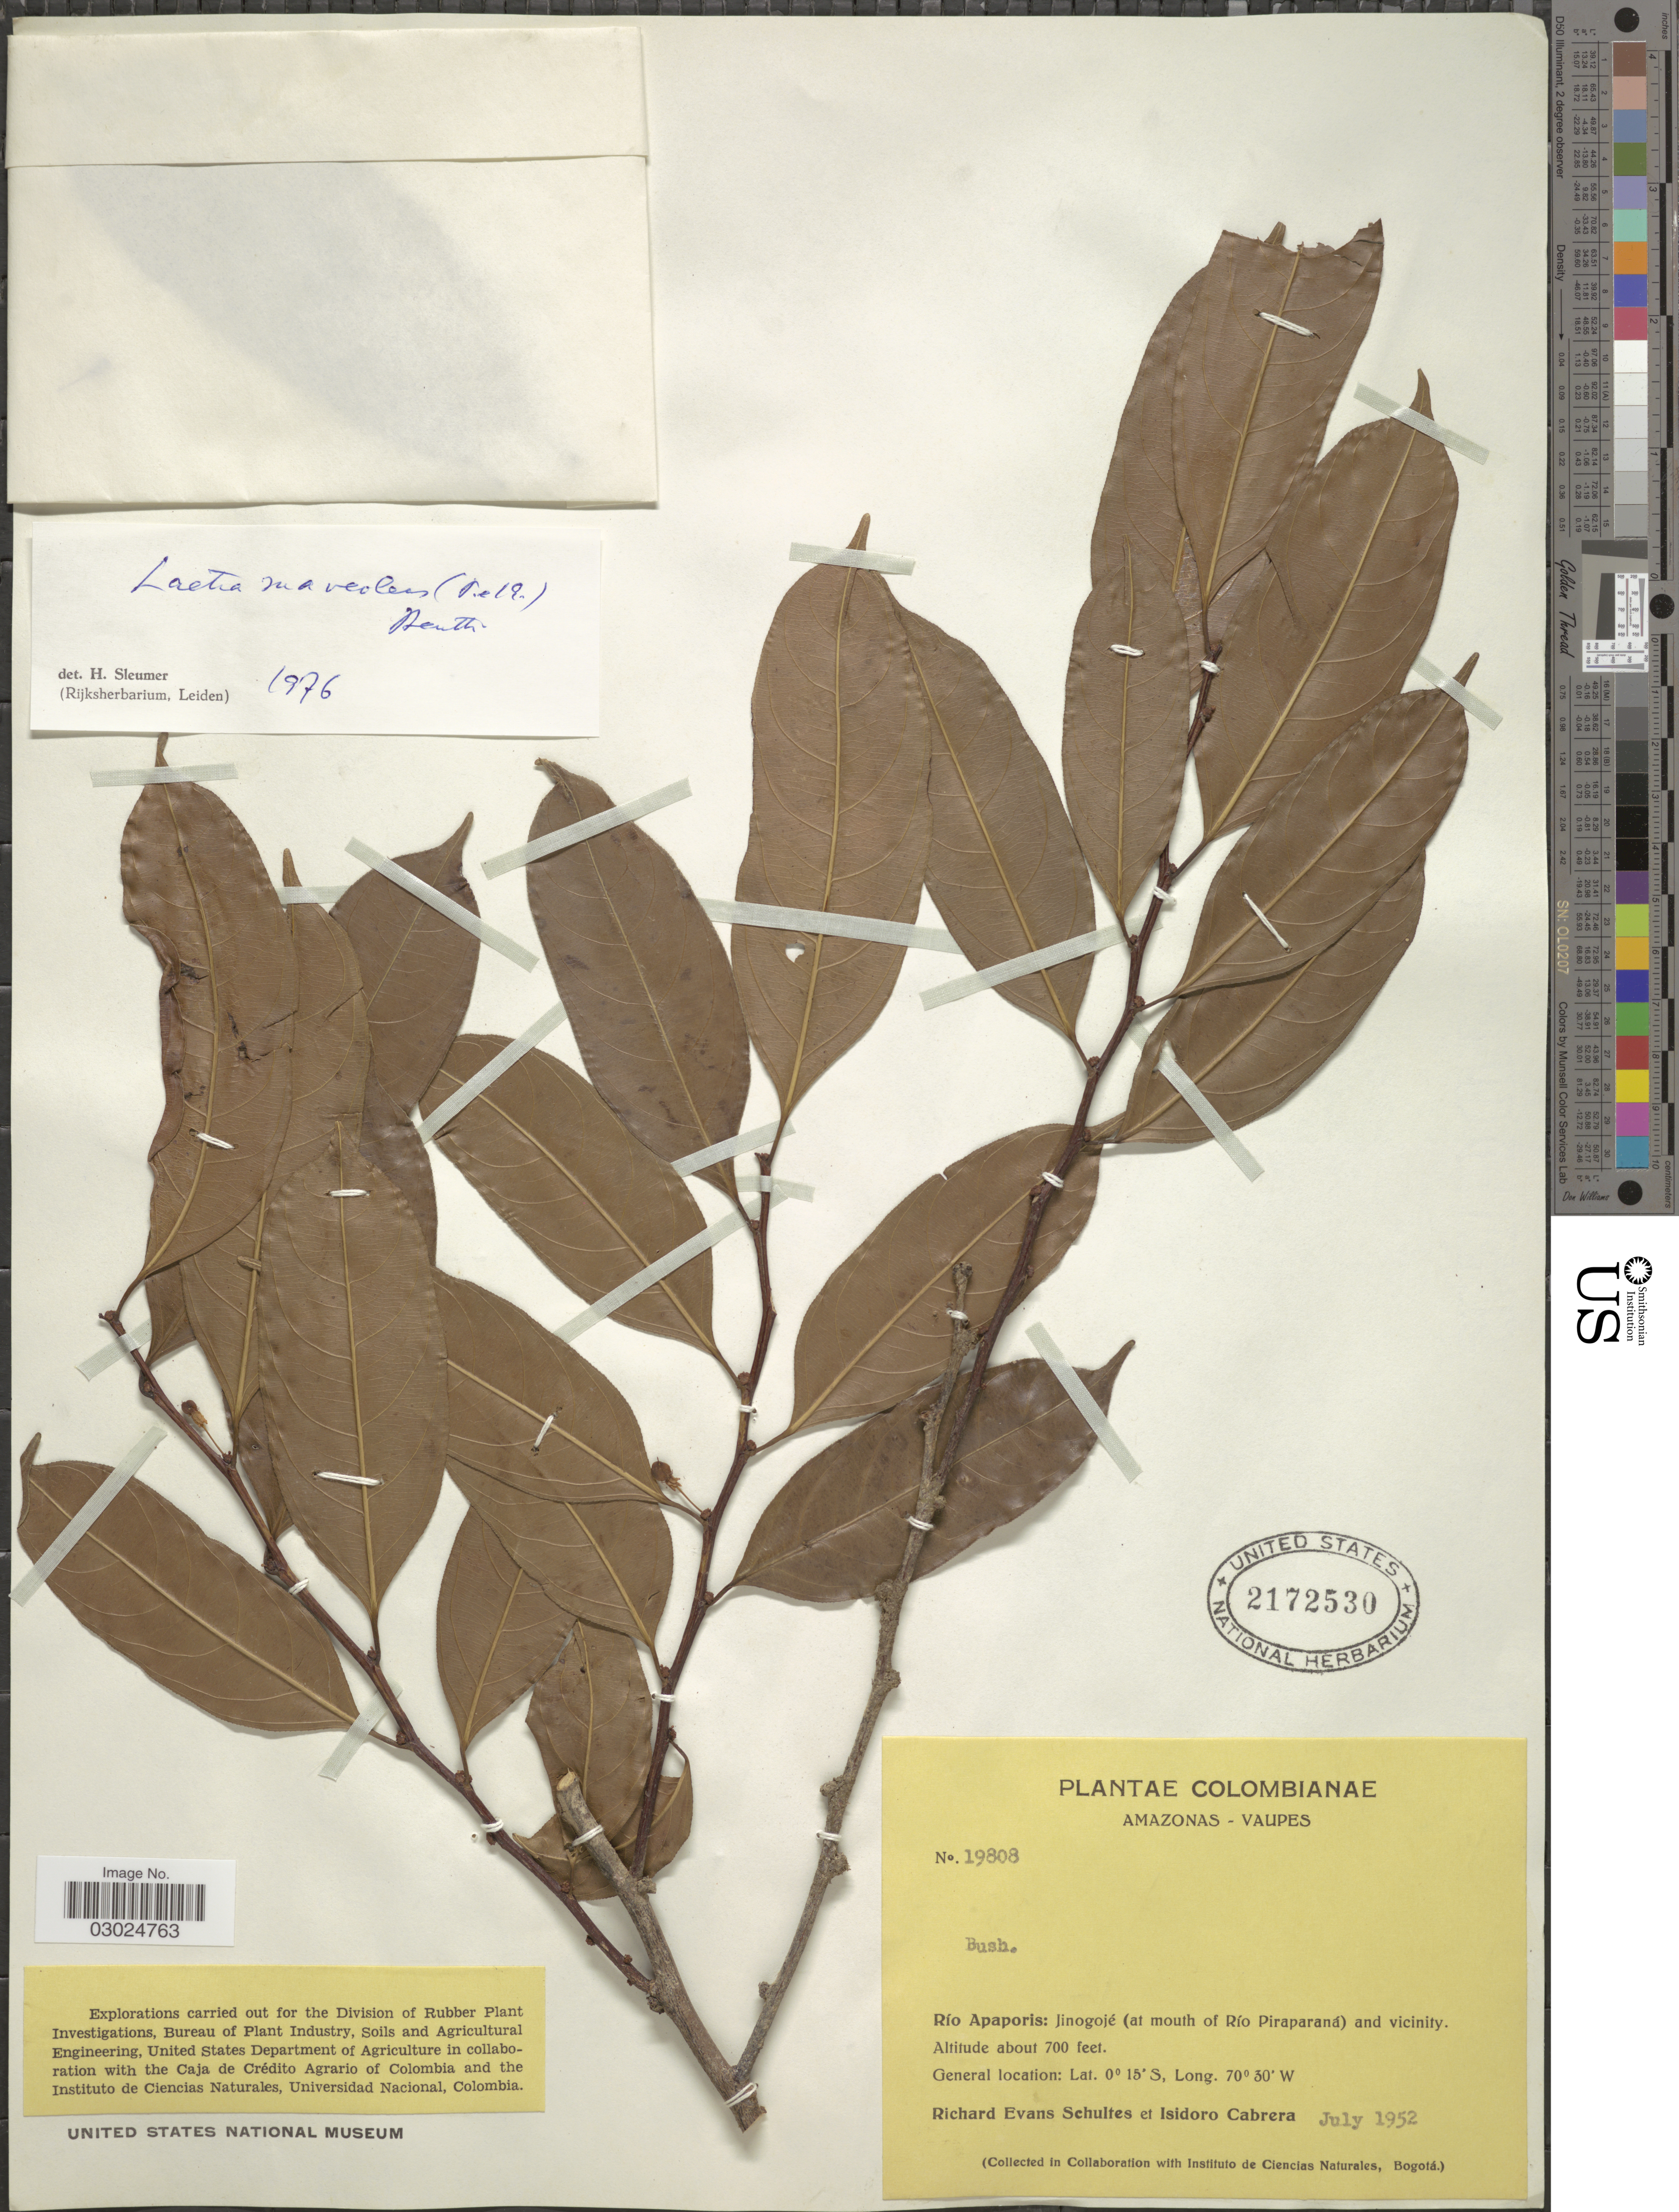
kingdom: Plantae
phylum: Tracheophyta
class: Magnoliopsida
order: Malpighiales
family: Salicaceae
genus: Laetia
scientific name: Laetia suaveolens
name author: (Poepp.) Benth.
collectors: R. E. Schultes & I. Cabrera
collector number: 19808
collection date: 1952-07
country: Colombia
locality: Amazonas-Vaupés, Río Apaporis, Jinogojé (near mouth of Río Pirapraná) and vicinity.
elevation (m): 213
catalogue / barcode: US 2172530